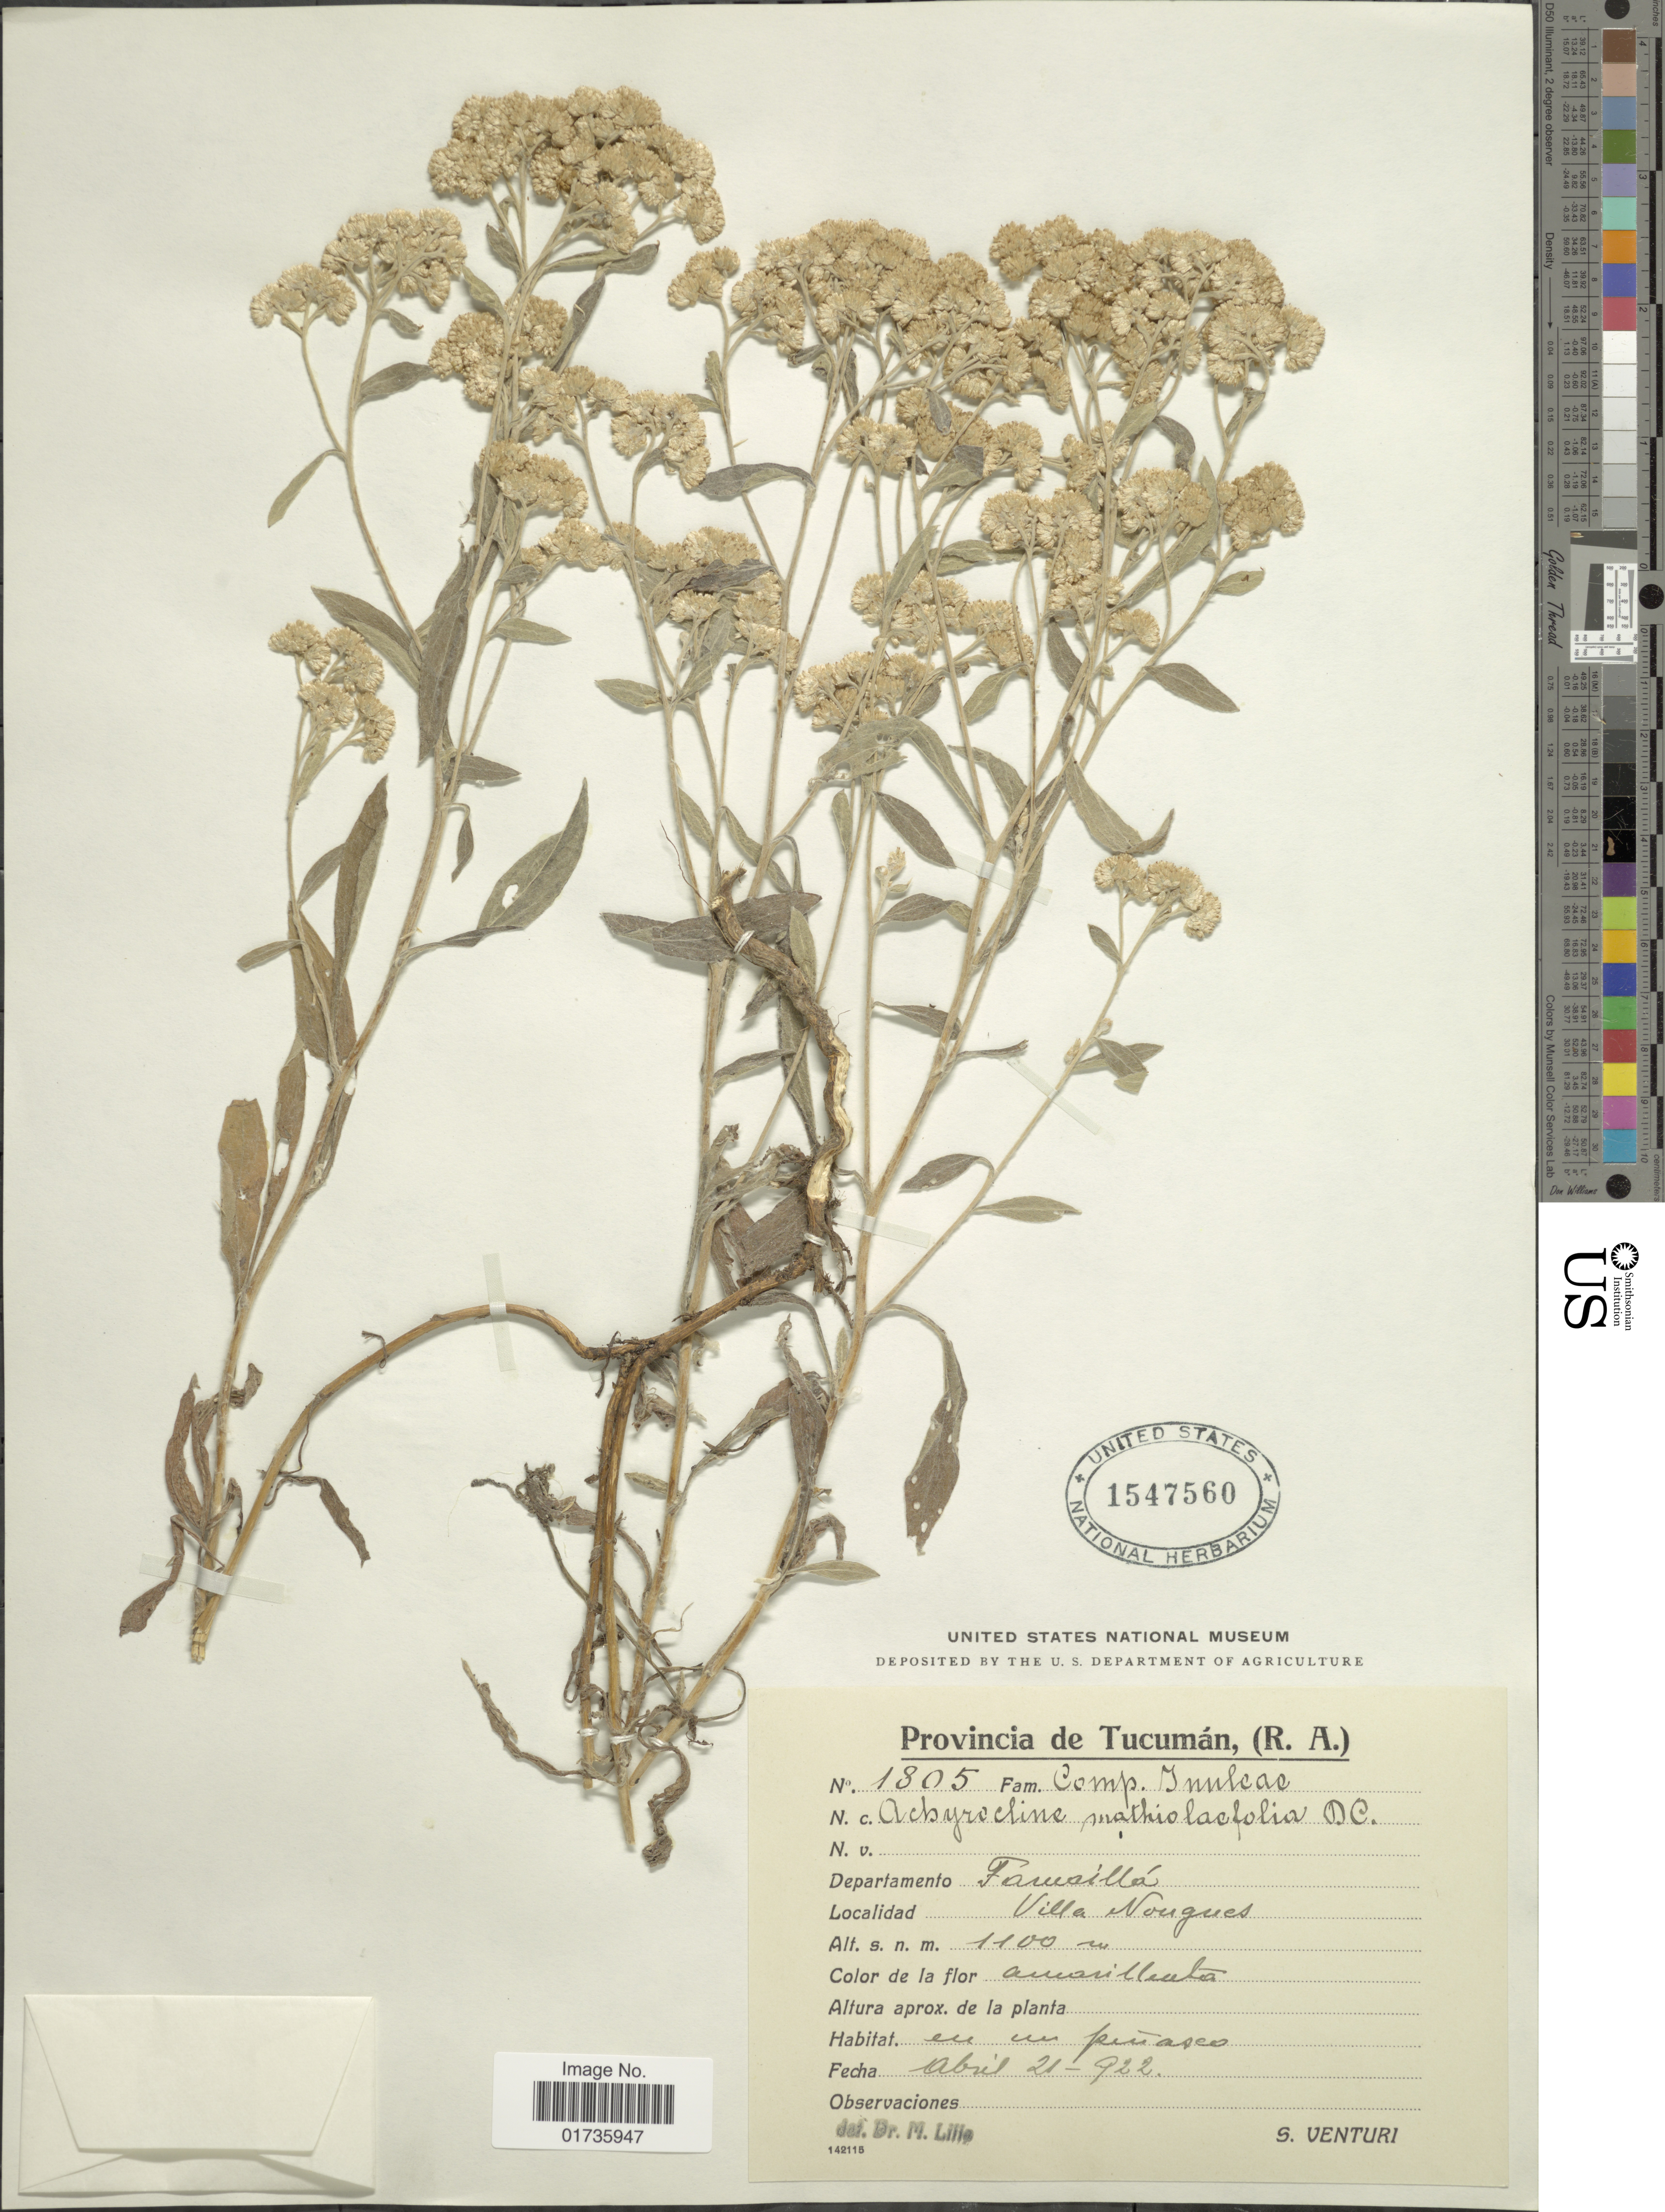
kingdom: Plantae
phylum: Tracheophyta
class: Magnoliopsida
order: Asterales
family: Asteraceae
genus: Achyrocline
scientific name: Achyrocline tomentosa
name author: Rusby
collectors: S. Venturi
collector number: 1805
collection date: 1922-04-21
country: Argentina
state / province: Tucuman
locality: (R.A.), Departamento Famaillá, Villa Nougues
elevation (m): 1100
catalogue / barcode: US 1547560